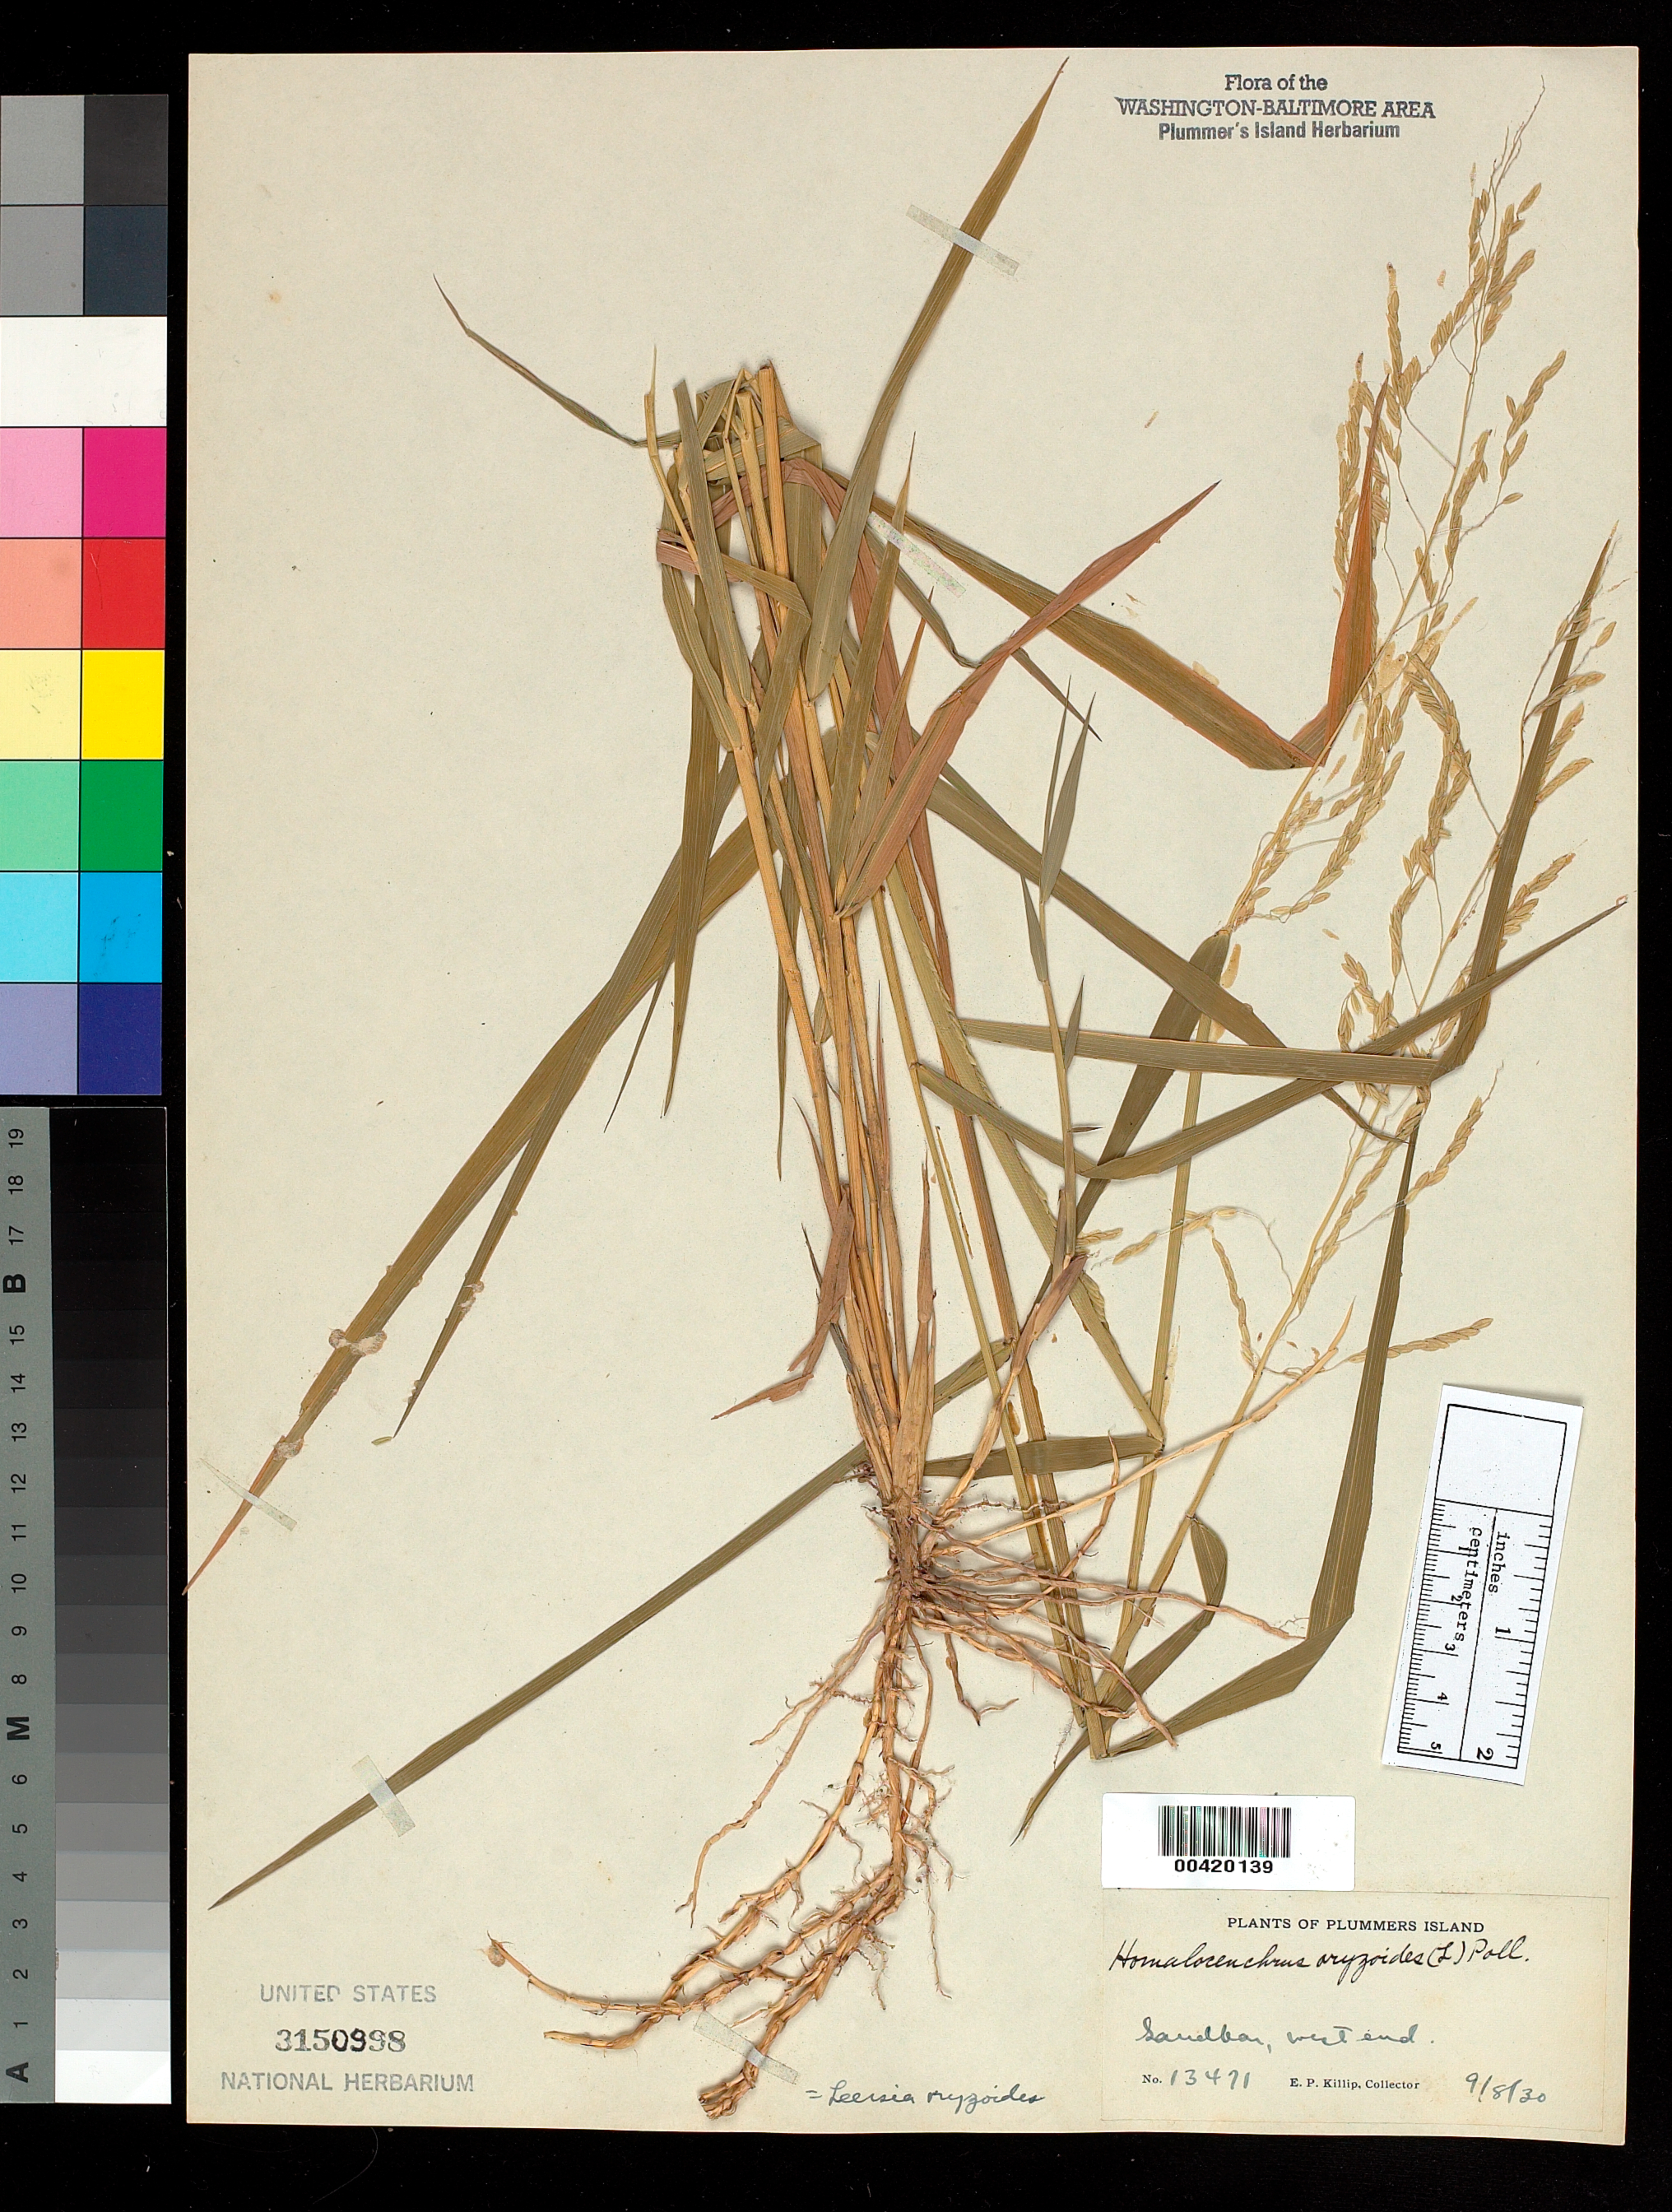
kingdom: Plantae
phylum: Tracheophyta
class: Liliopsida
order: Poales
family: Poaceae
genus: Leersia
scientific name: Leersia oryzoides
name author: (L.) Sw.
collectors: E. P. Killip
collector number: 13471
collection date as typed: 08 Sep 1930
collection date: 1930-09-08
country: United States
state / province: Maryland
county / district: Montgomery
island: Plummers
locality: Plummer's Island; sandbar, west end C. & O. Canal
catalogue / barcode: US 3150998